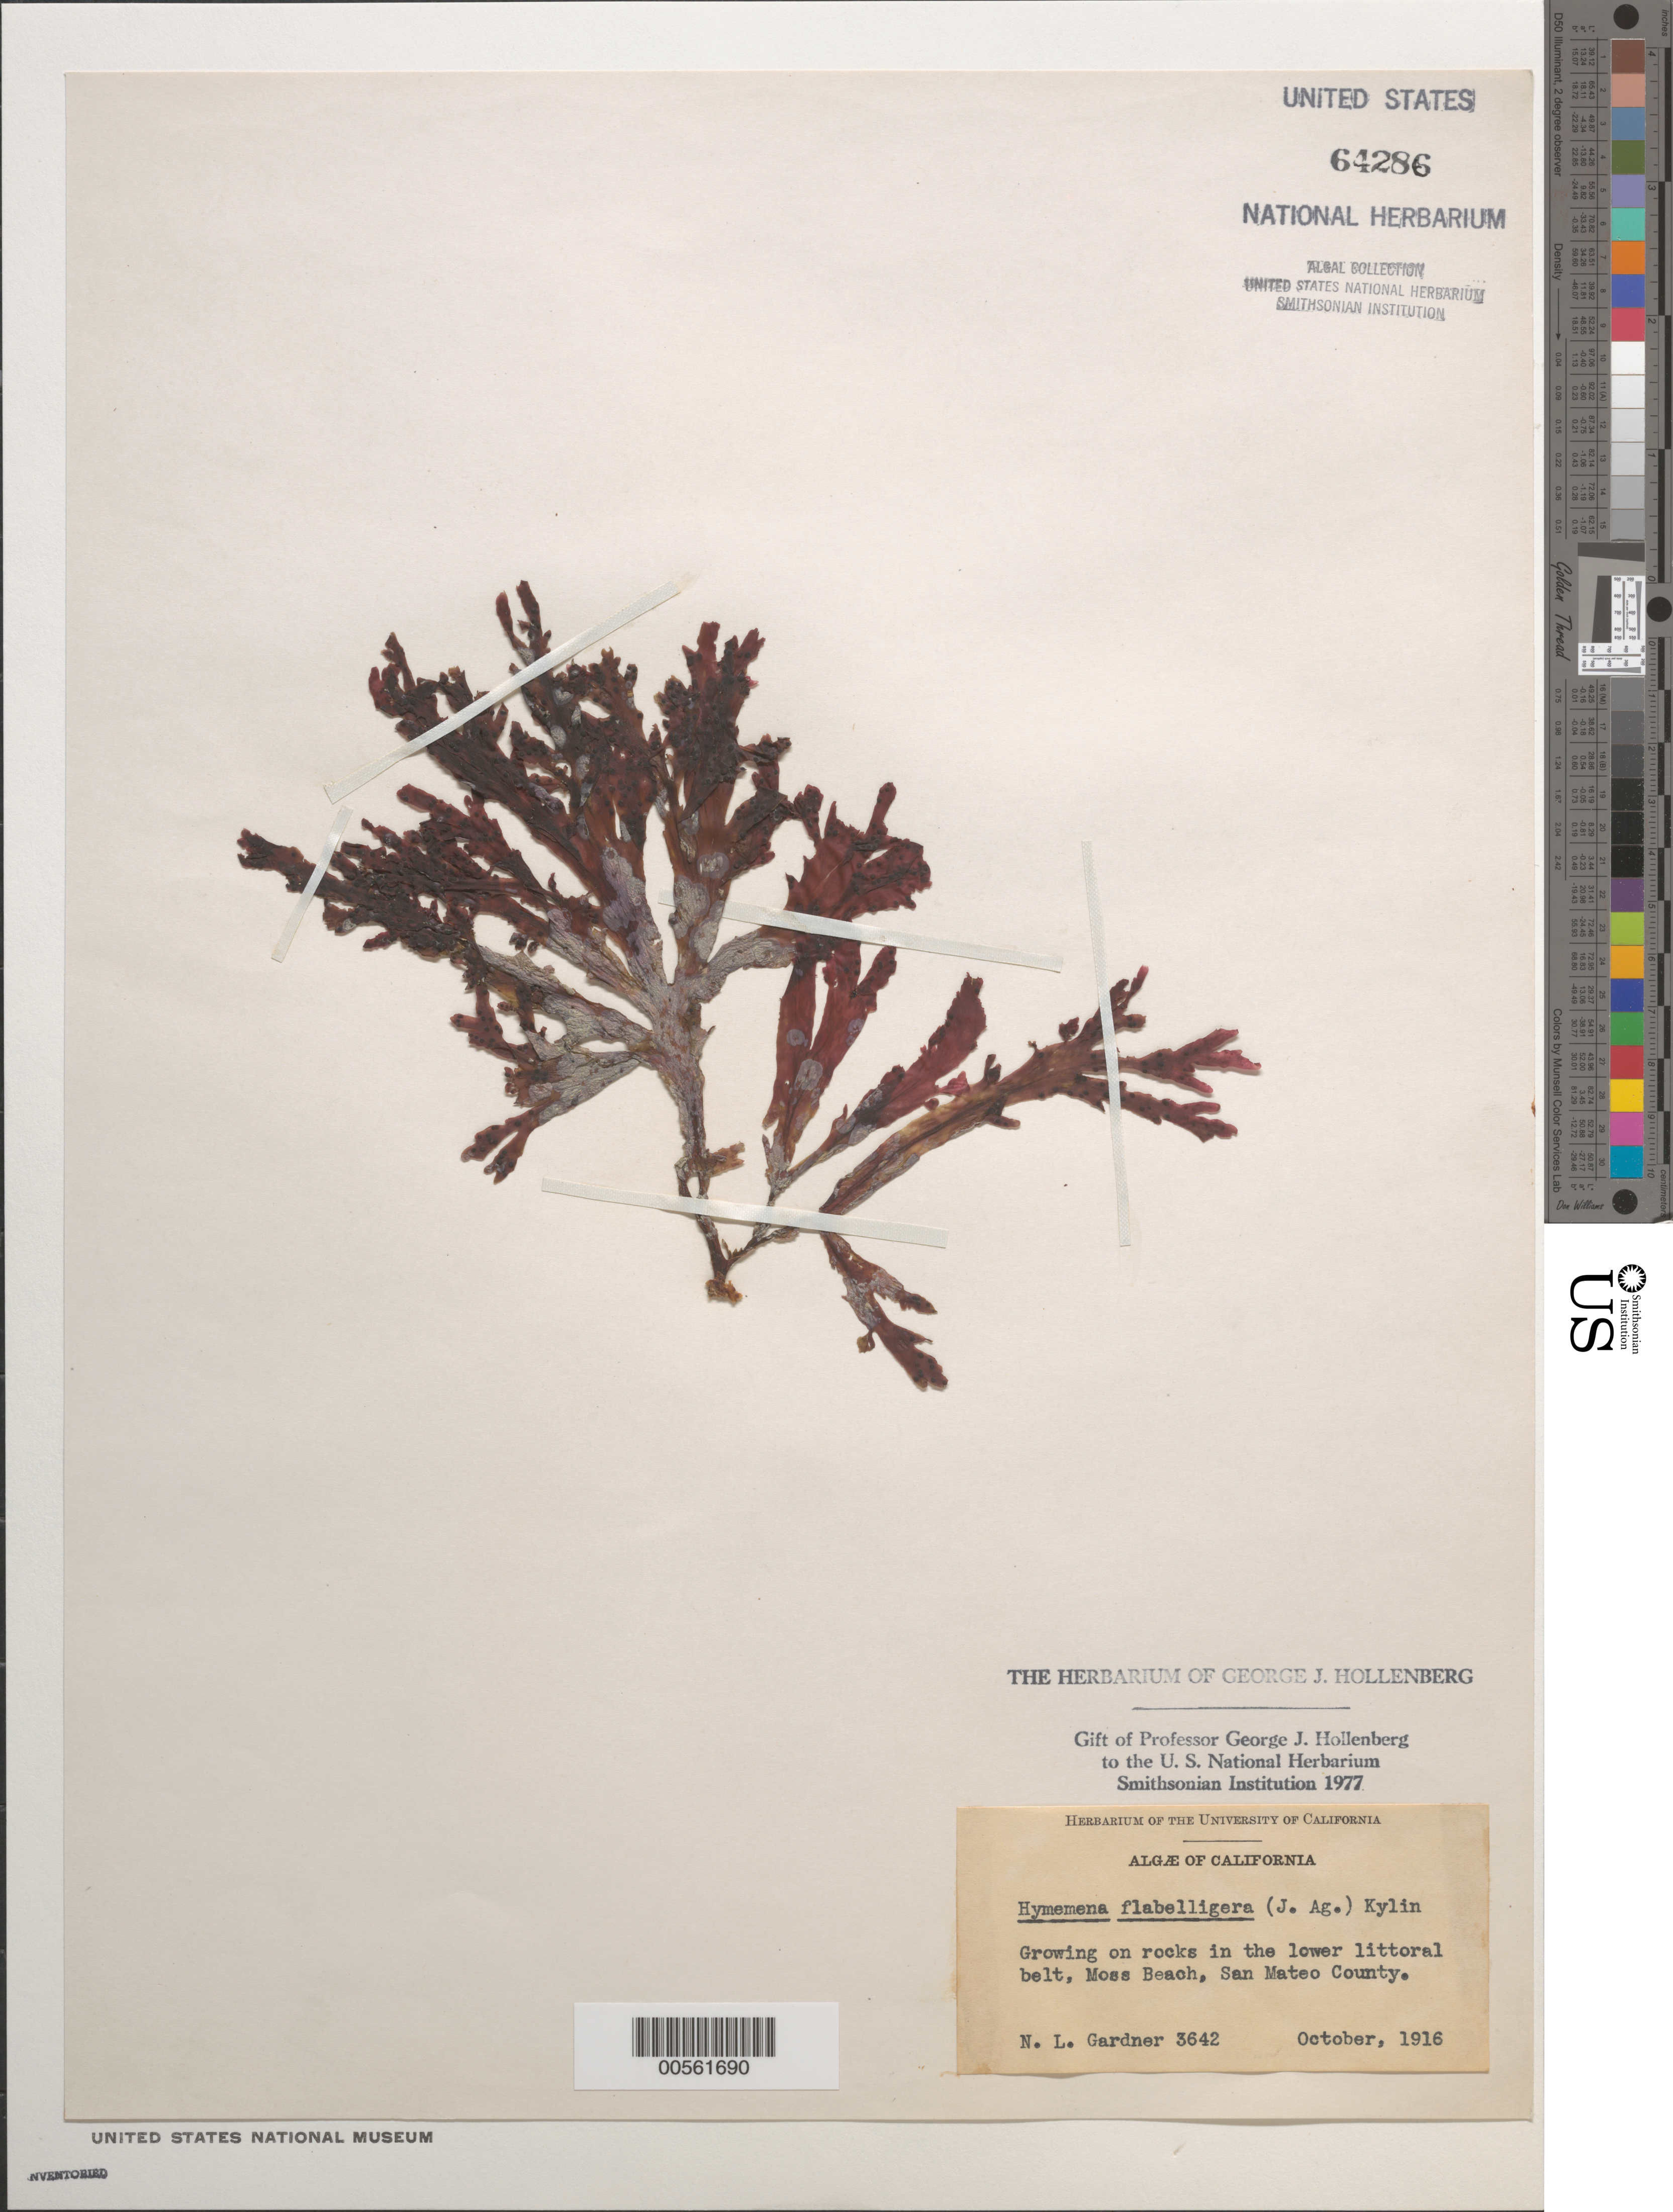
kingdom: Plantae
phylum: Rhodophyta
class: Florideophyceae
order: Ceramiales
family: Delesseriaceae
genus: Hymenena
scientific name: Hymenena flabelligera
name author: (J. Agardh) Kylin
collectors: N. Gardner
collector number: NLG 3642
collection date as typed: Oct 1916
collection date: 1916-10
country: United States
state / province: California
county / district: San Mateo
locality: Moss Beach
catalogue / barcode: US 64286